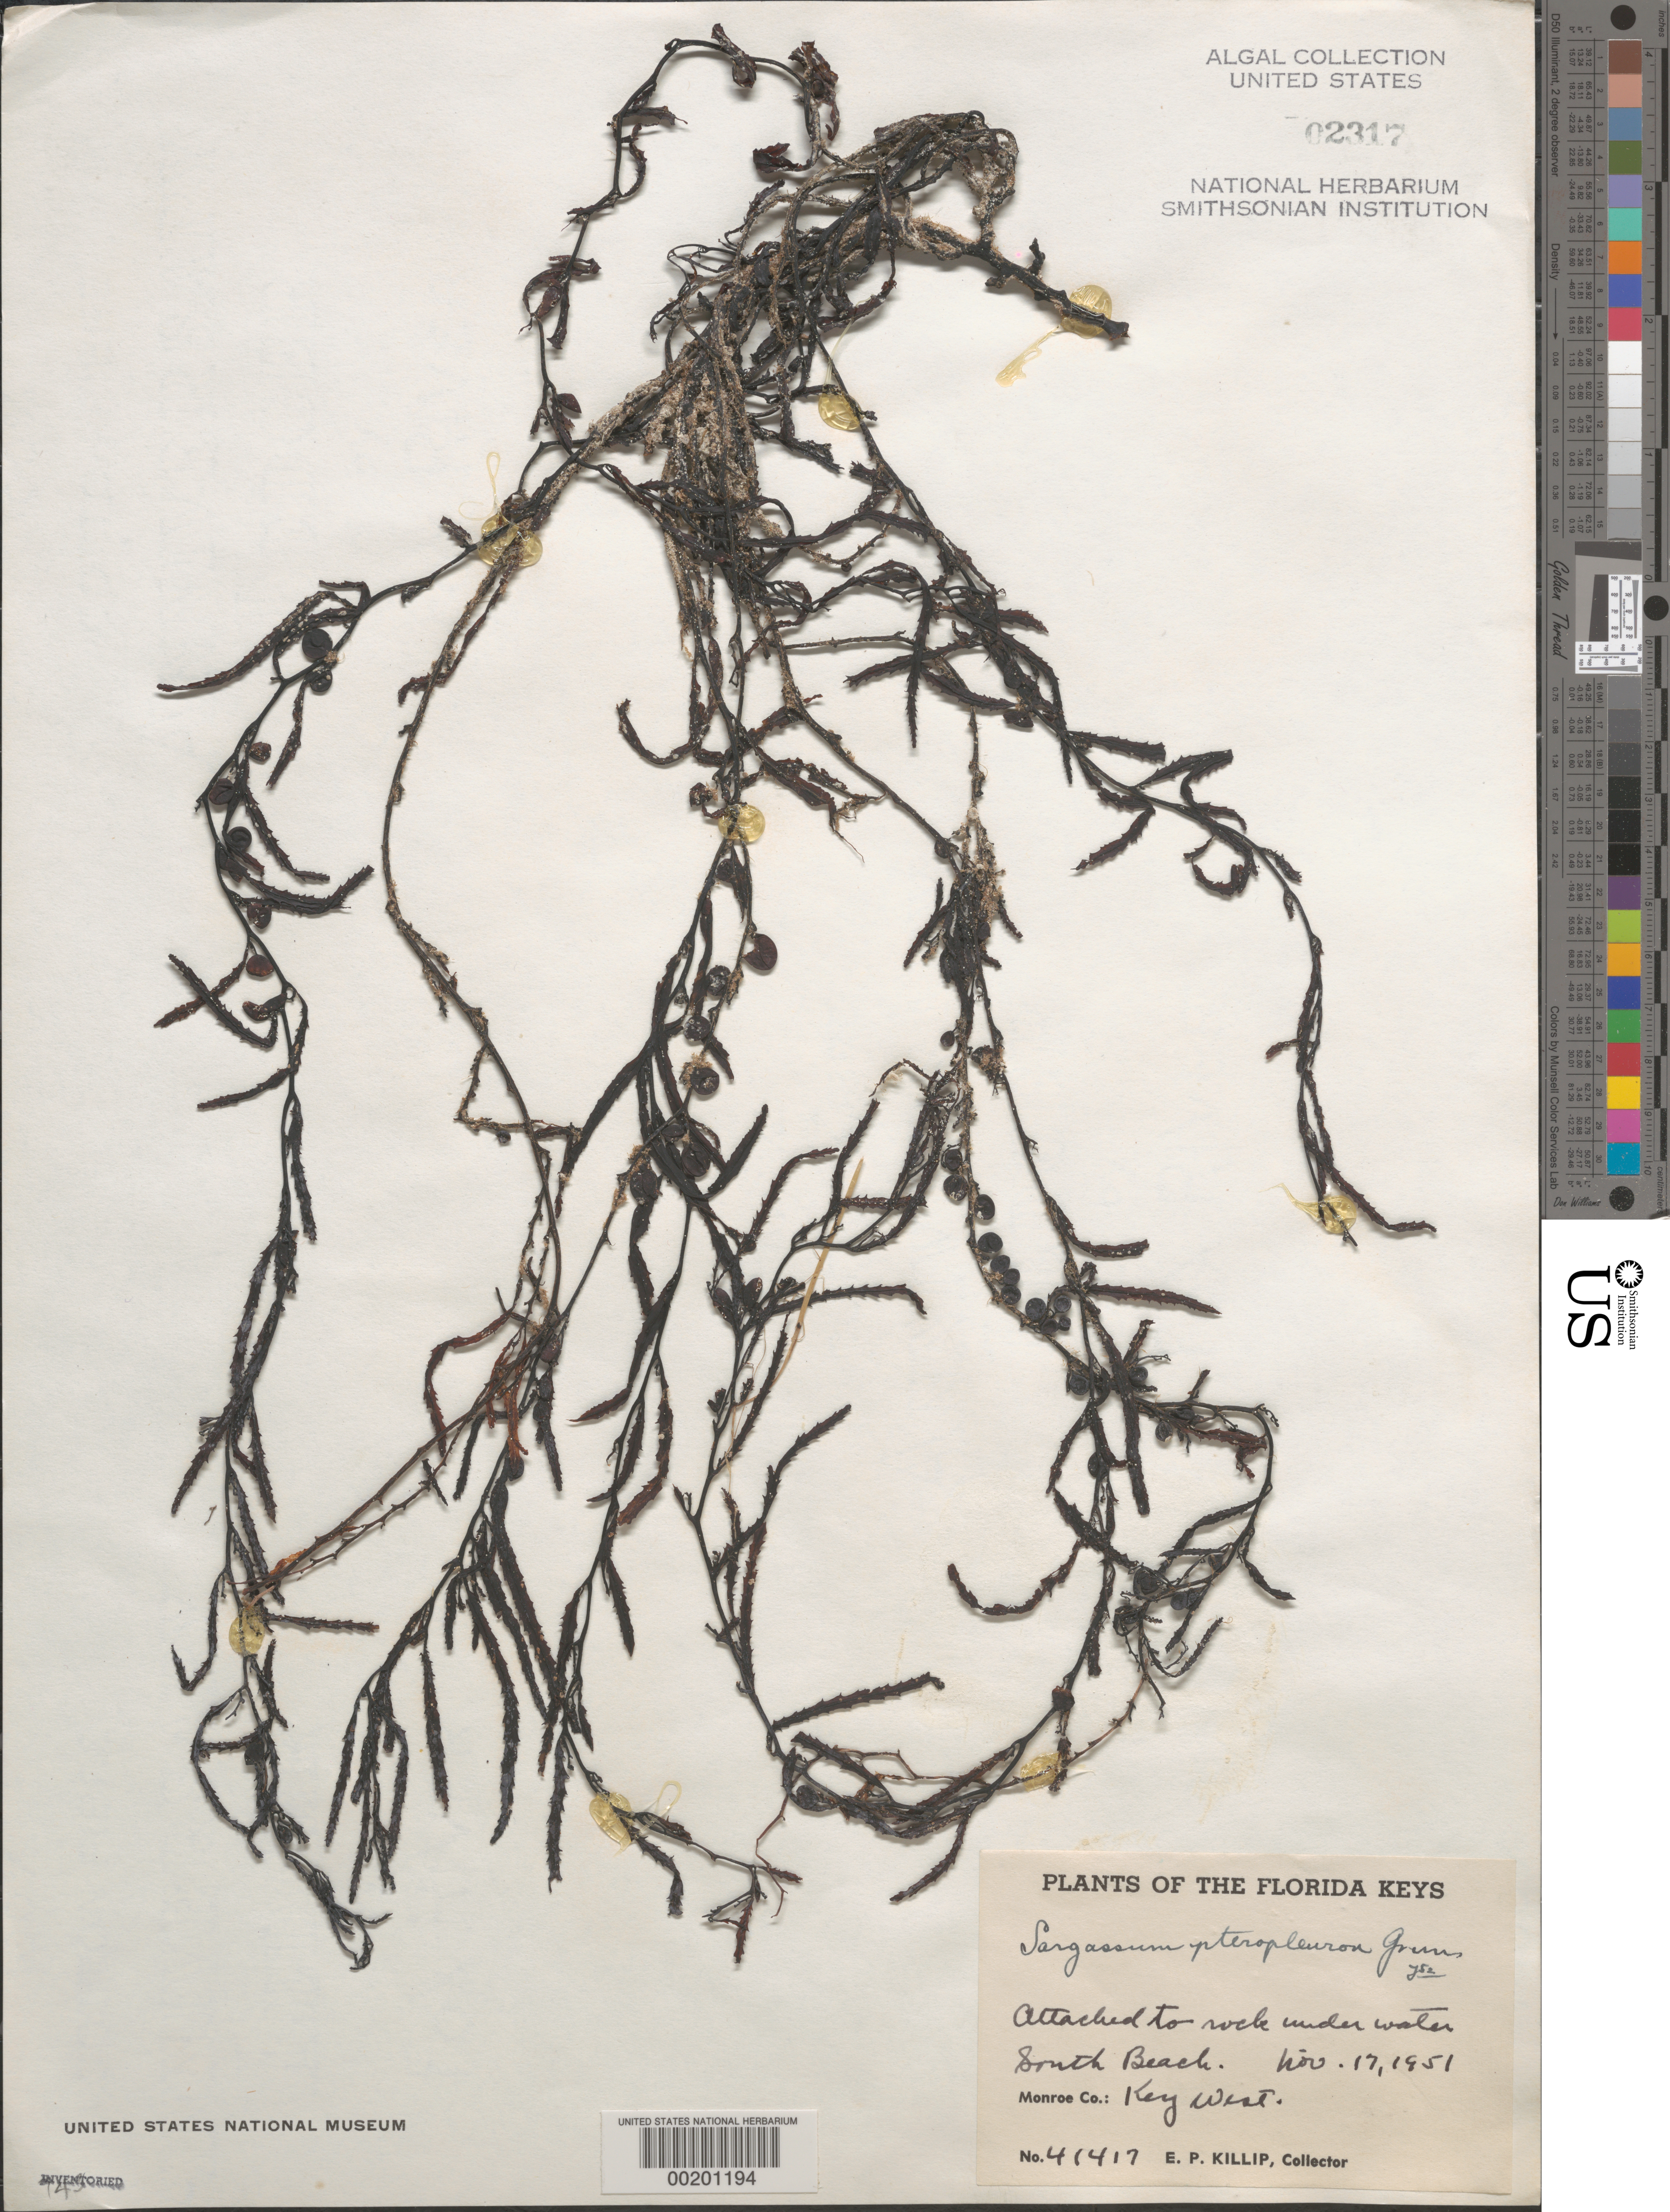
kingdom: Chromista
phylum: Ochrophyta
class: Phaeophyceae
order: Fucales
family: Sargassaceae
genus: Sargassum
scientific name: Sargassum pteropleuron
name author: Grunow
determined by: Taylor, William R.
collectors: E. P. Killip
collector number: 41417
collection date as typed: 17 Nov 1951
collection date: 1951-11-17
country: United States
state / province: Florida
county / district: Monroe County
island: Key West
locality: South Beach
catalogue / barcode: US 2317